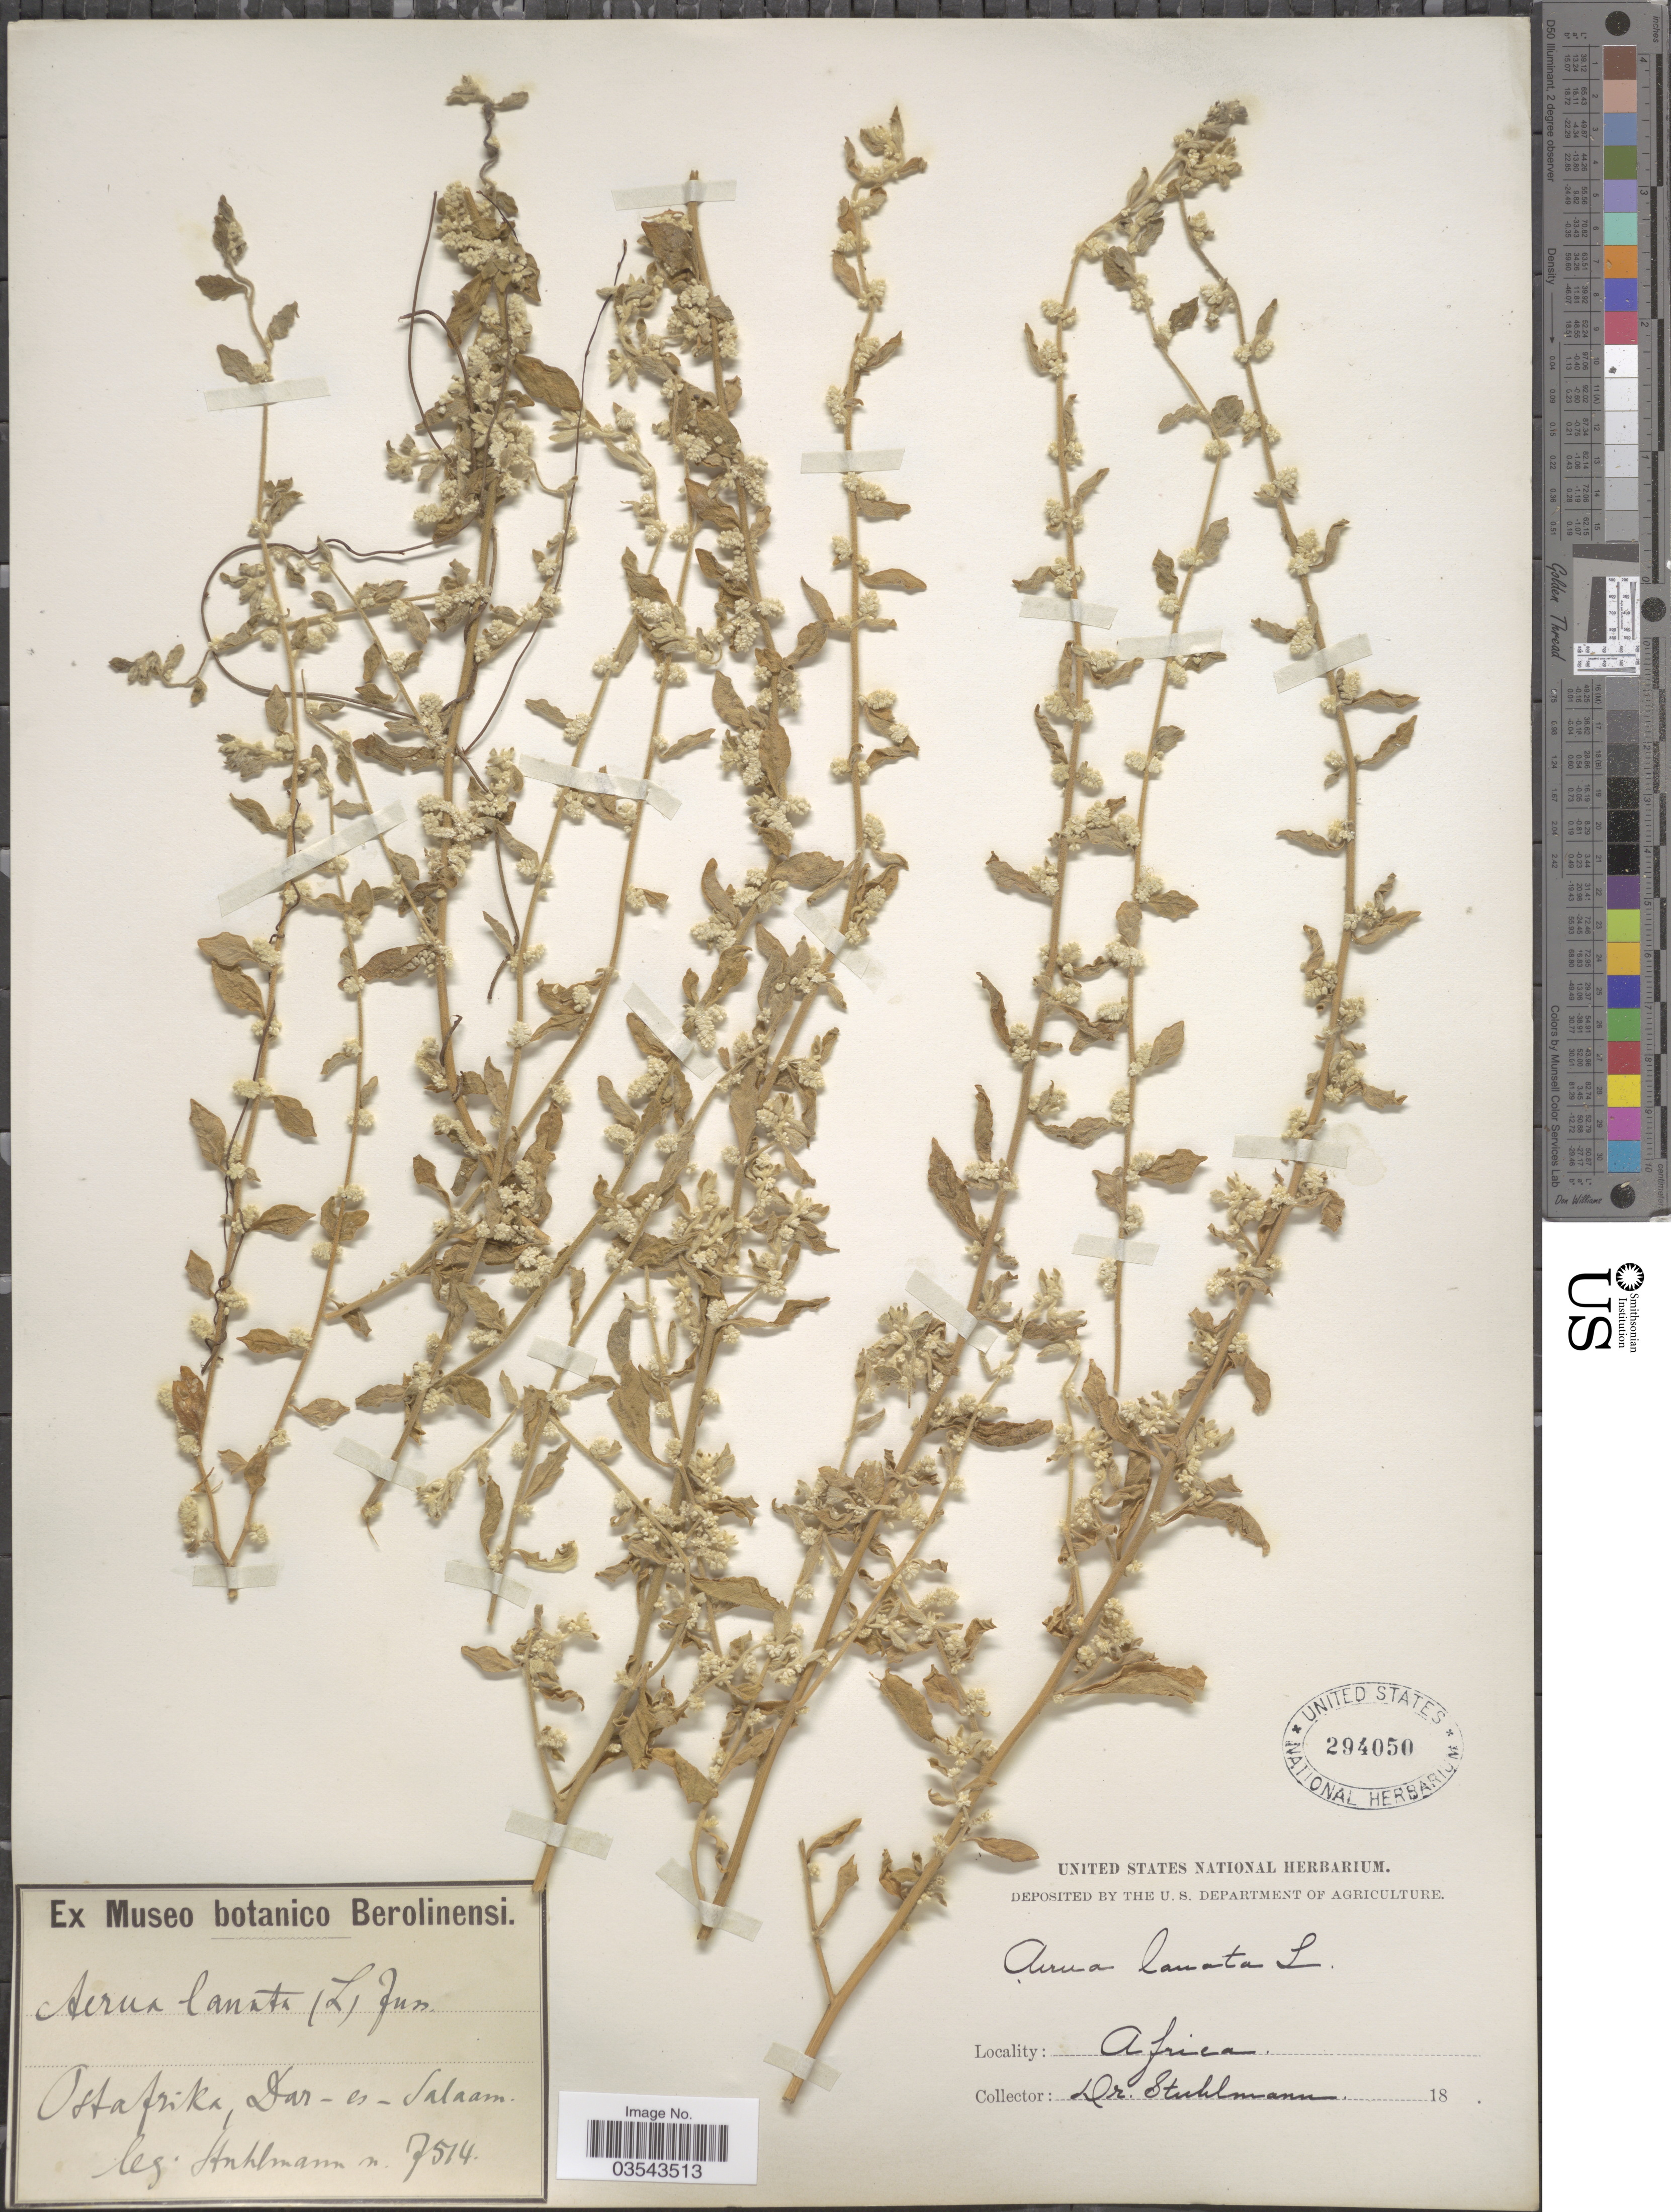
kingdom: Plantae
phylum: Tracheophyta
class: Magnoliopsida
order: Caryophyllales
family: Amaranthaceae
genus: Ouret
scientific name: Ouret lanata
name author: (L.) Kuntze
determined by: U.S. National Herbarium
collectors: -. Stuhlmann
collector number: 7514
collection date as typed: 18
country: Tanzania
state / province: Dar es Salaam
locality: Ostafrika.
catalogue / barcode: US 294050